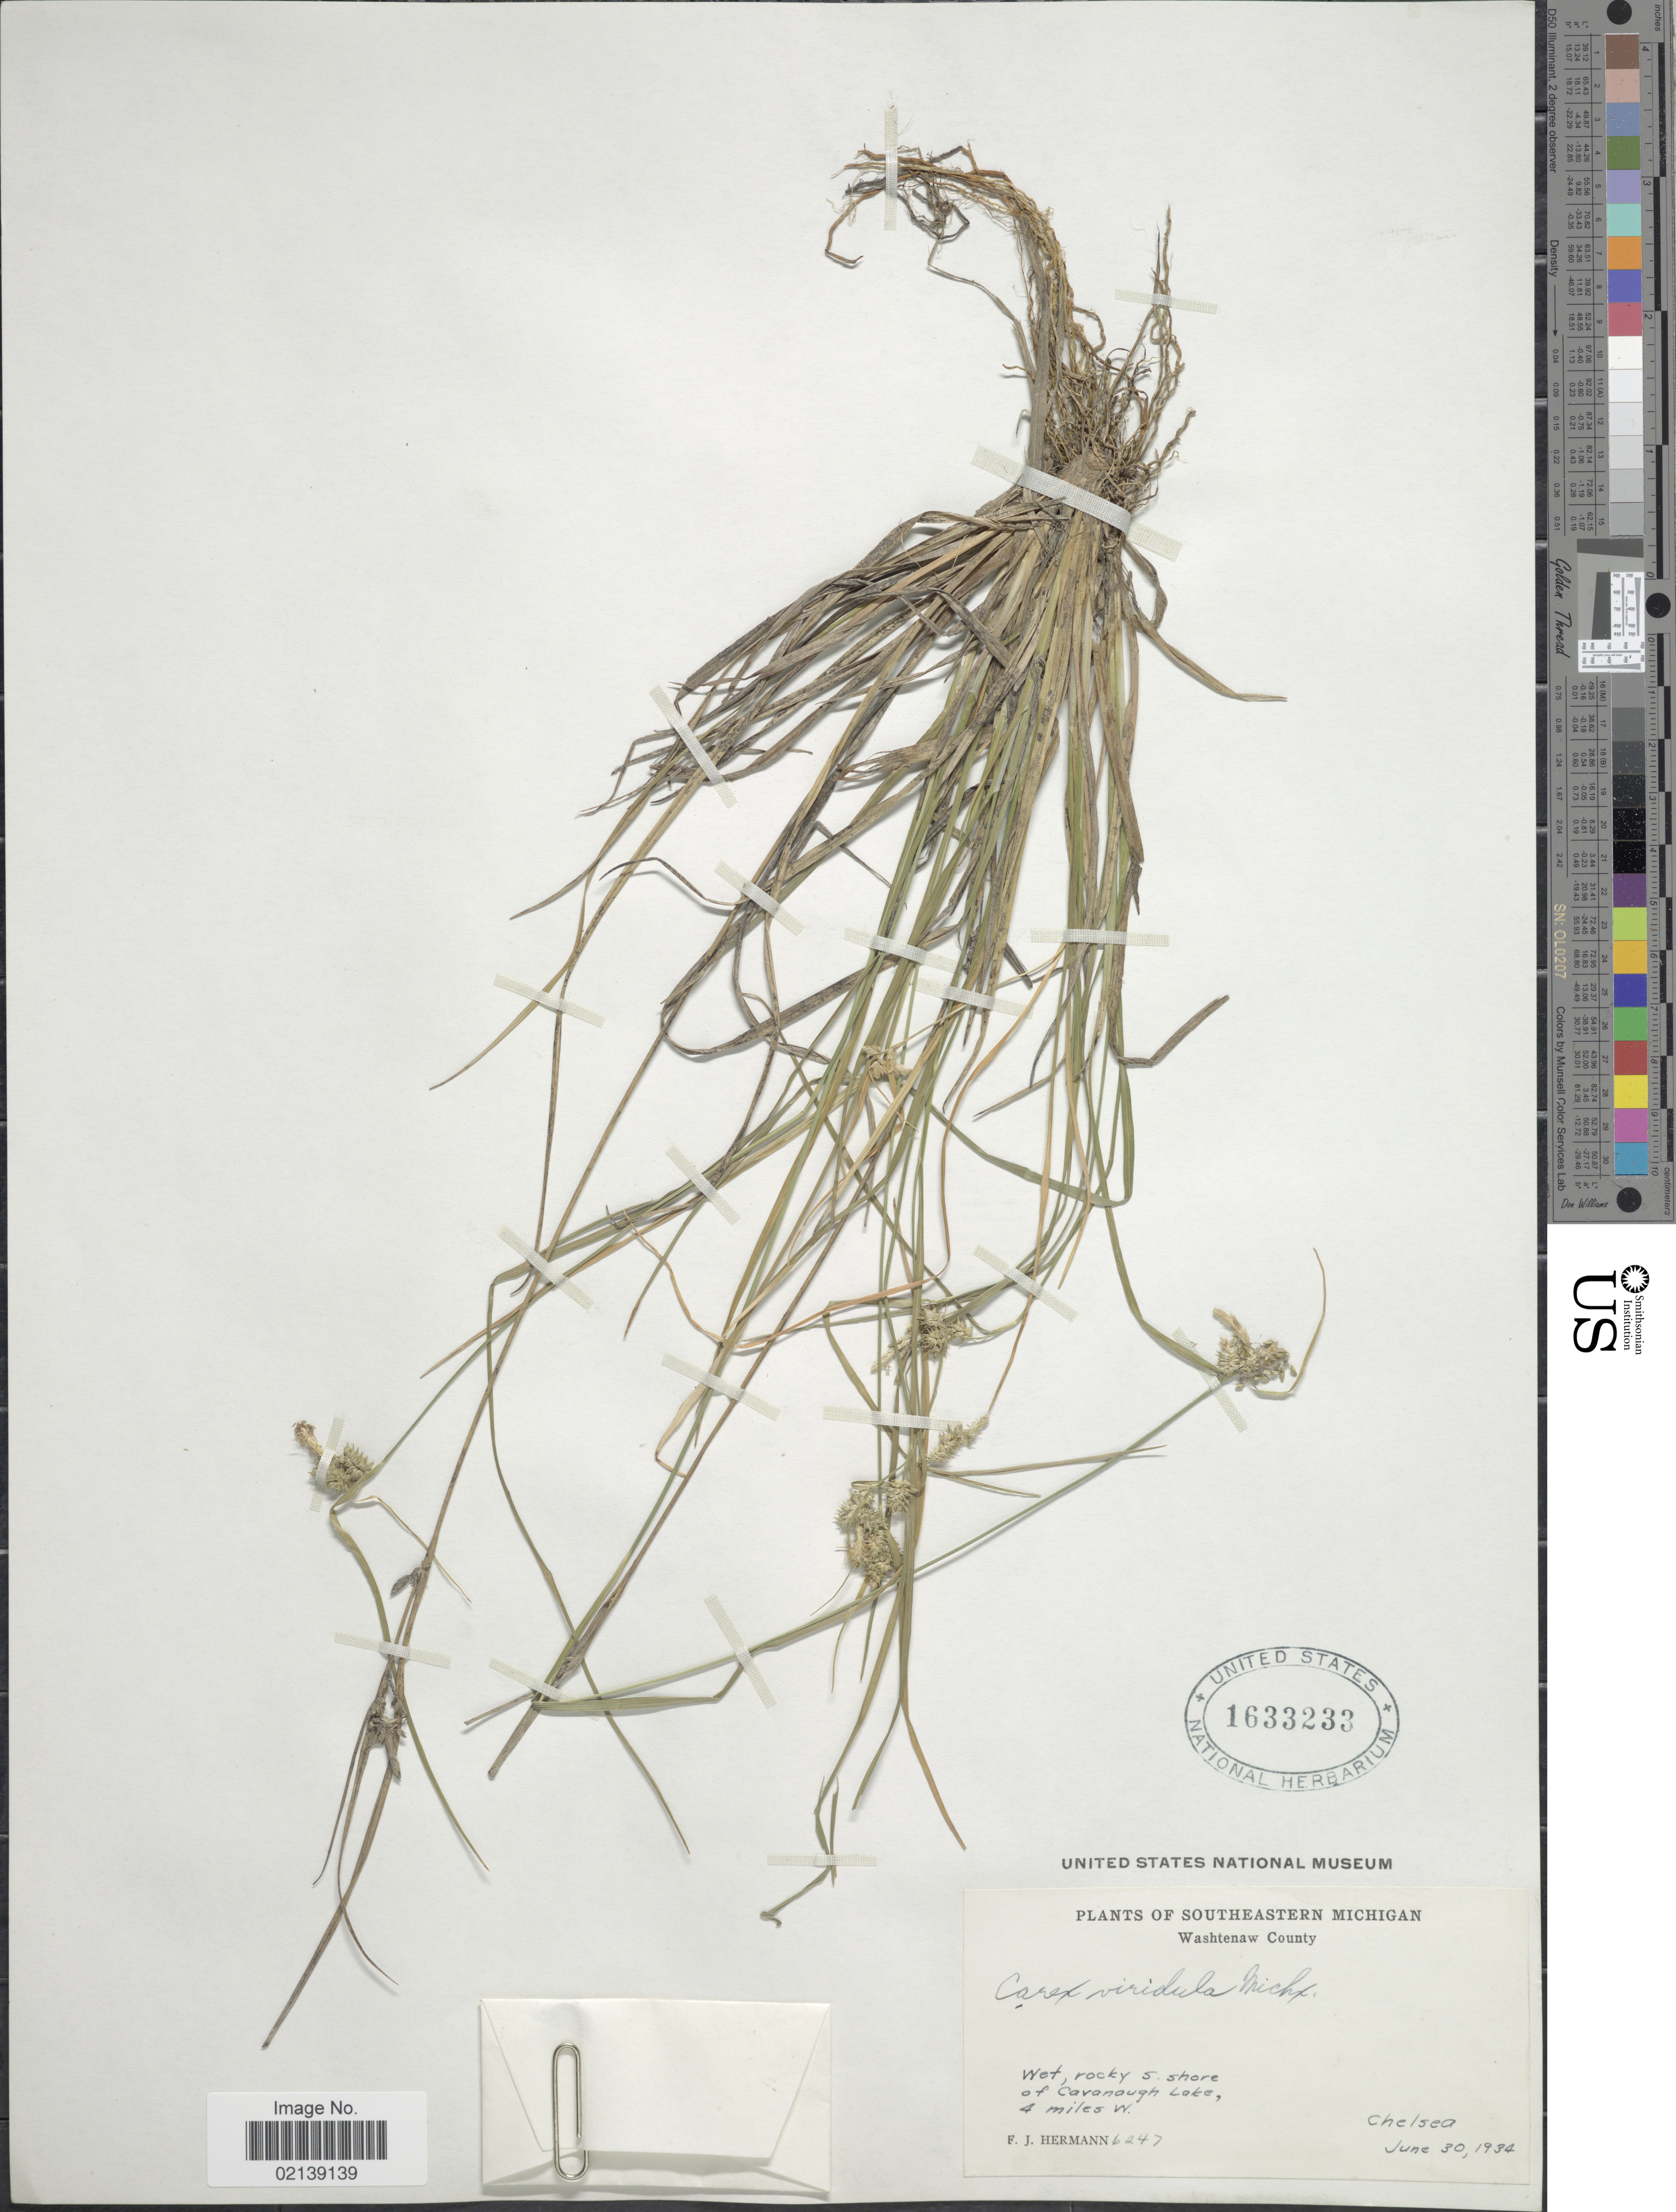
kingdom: Plantae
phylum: Tracheophyta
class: Liliopsida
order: Poales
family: Cyperaceae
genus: Carex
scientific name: Carex oederi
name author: Retz.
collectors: F. J. Hermann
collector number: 6247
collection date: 1934-06-30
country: United States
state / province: Michigan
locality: Southeastern Michigan, Washtenaw County, wet, rocky s. shore of Cavanaugh Lake, 4 miles W. Chelsea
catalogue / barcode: US 1633233